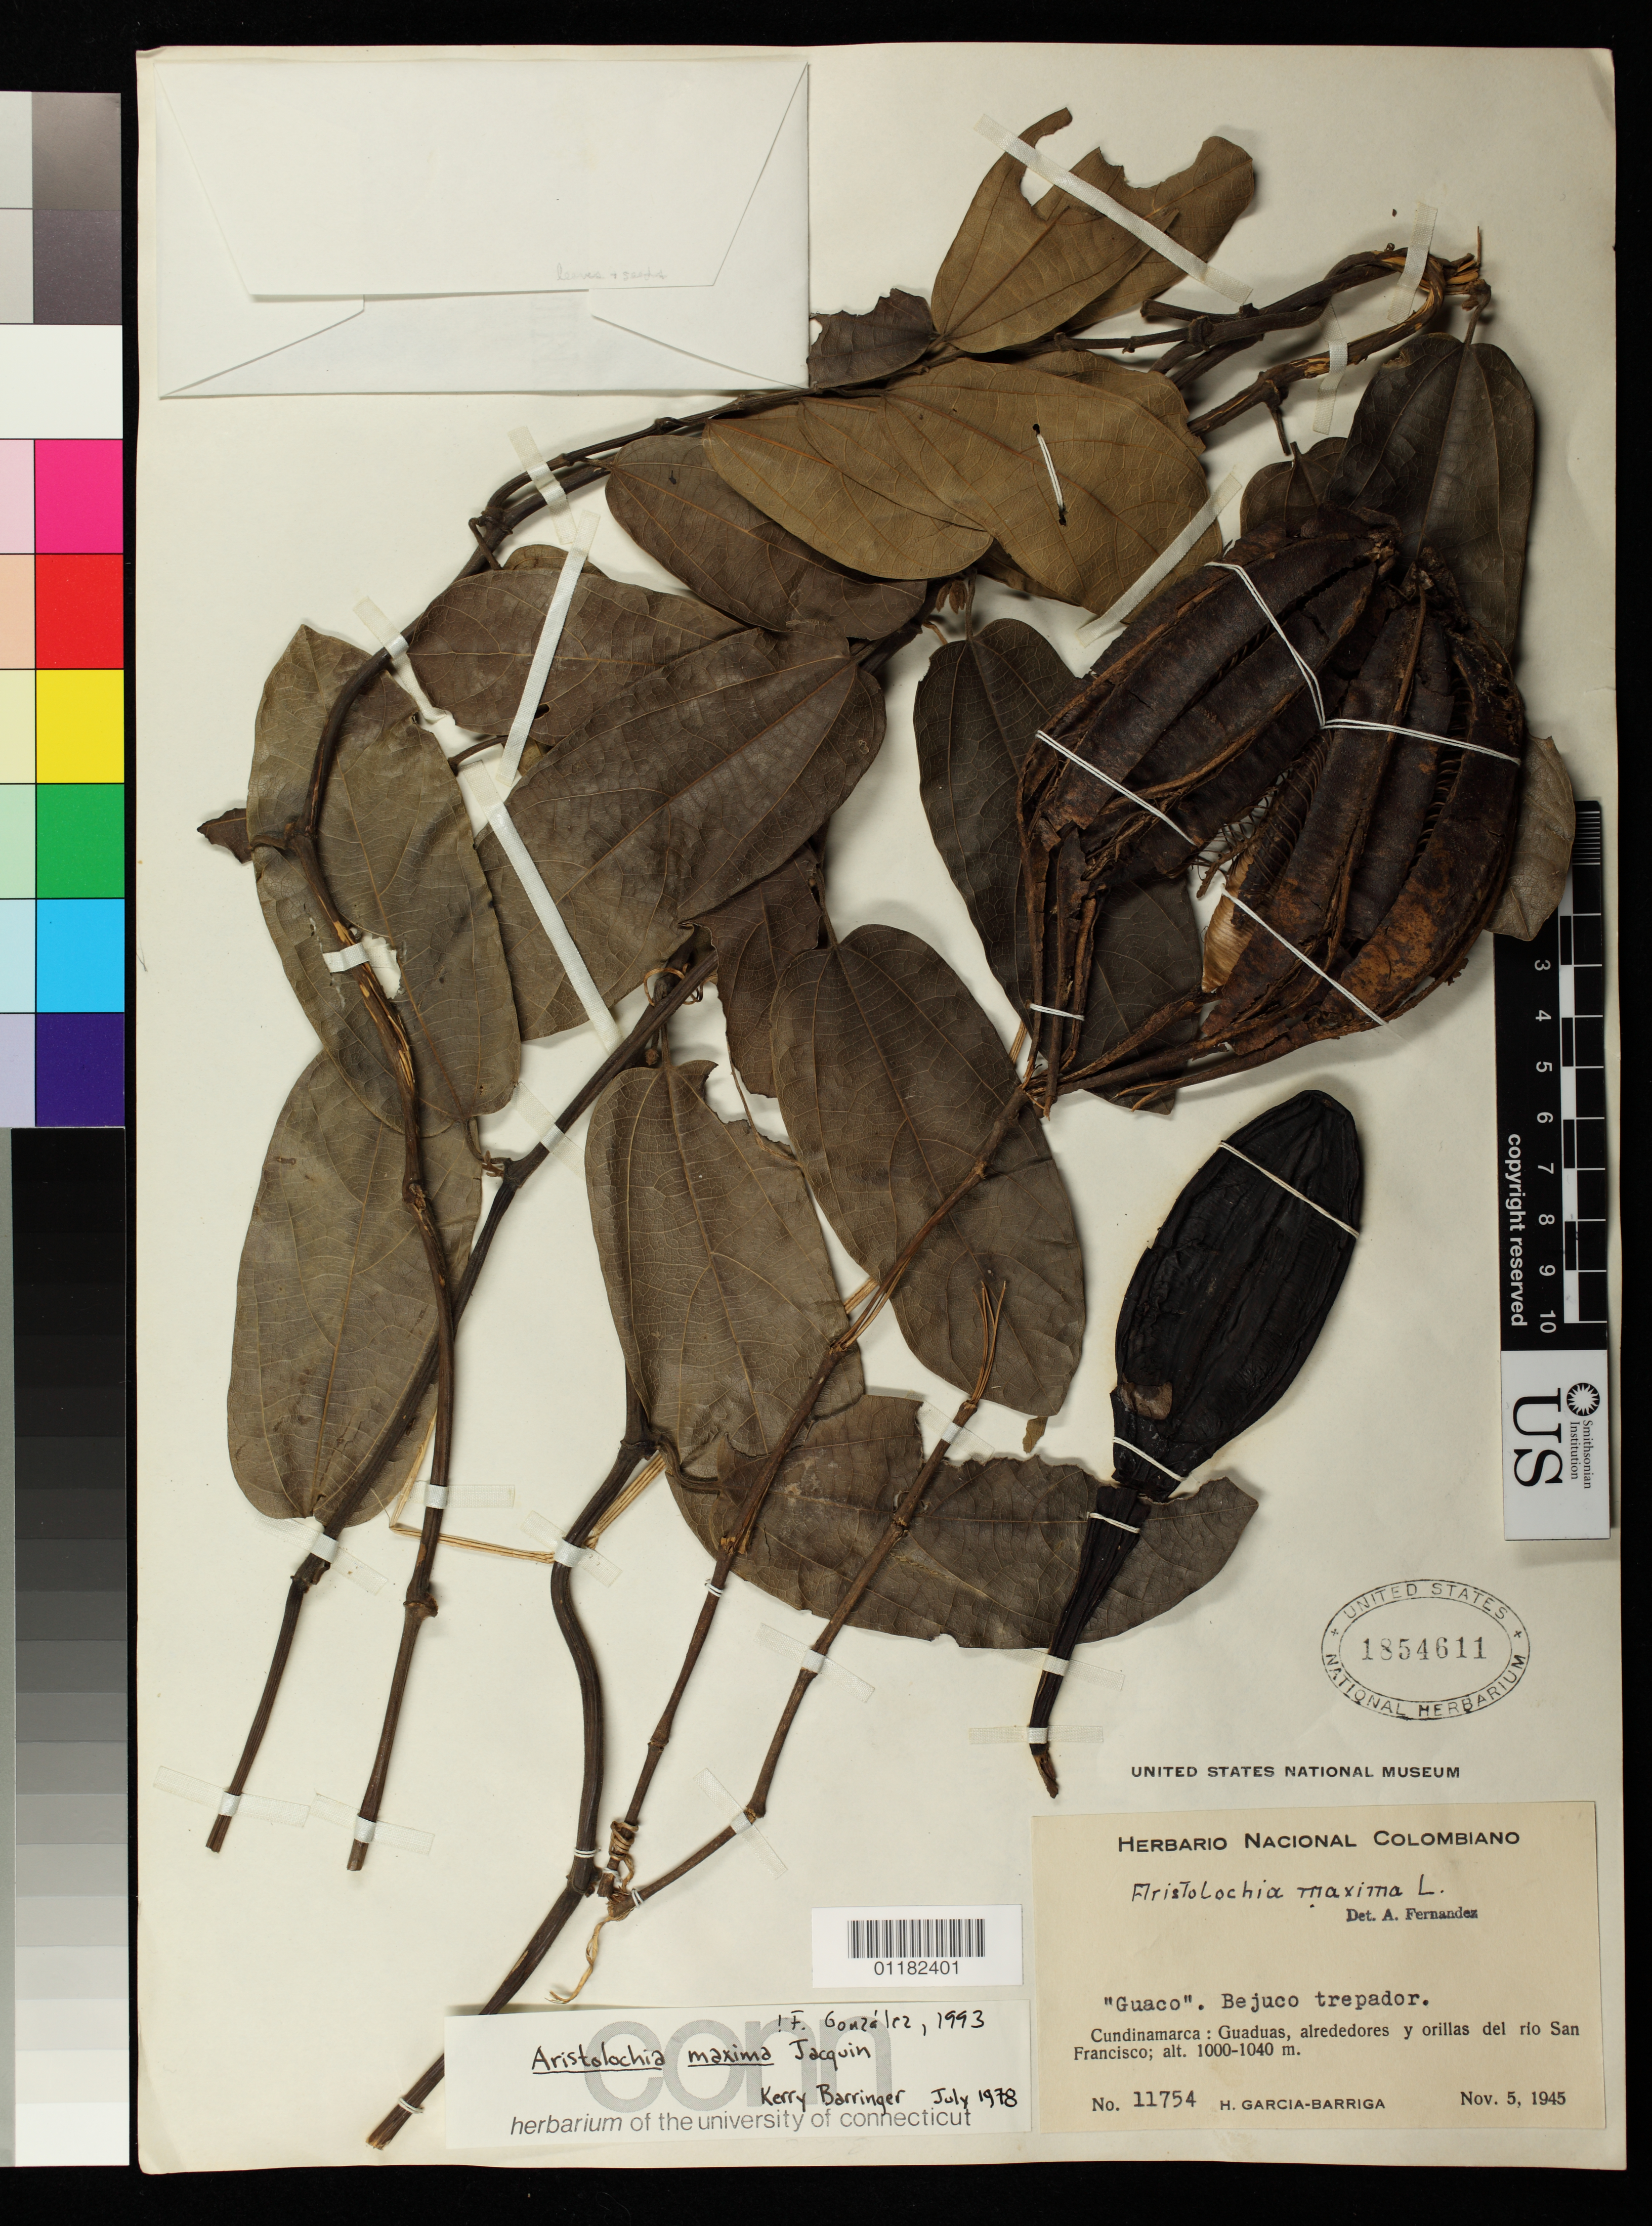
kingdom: Plantae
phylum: Tracheophyta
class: Magnoliopsida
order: Piperales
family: Aristolochiaceae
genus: Aristolochia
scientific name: Aristolochia maxima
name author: Jacq.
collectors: H. García Barriga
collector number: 11754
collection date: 1945-11-05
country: Colombia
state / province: Cundinamarca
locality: Cundinamarca: Guaduas, alrededores y orillas del rio San Francisco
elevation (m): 1000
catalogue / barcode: US 1854611